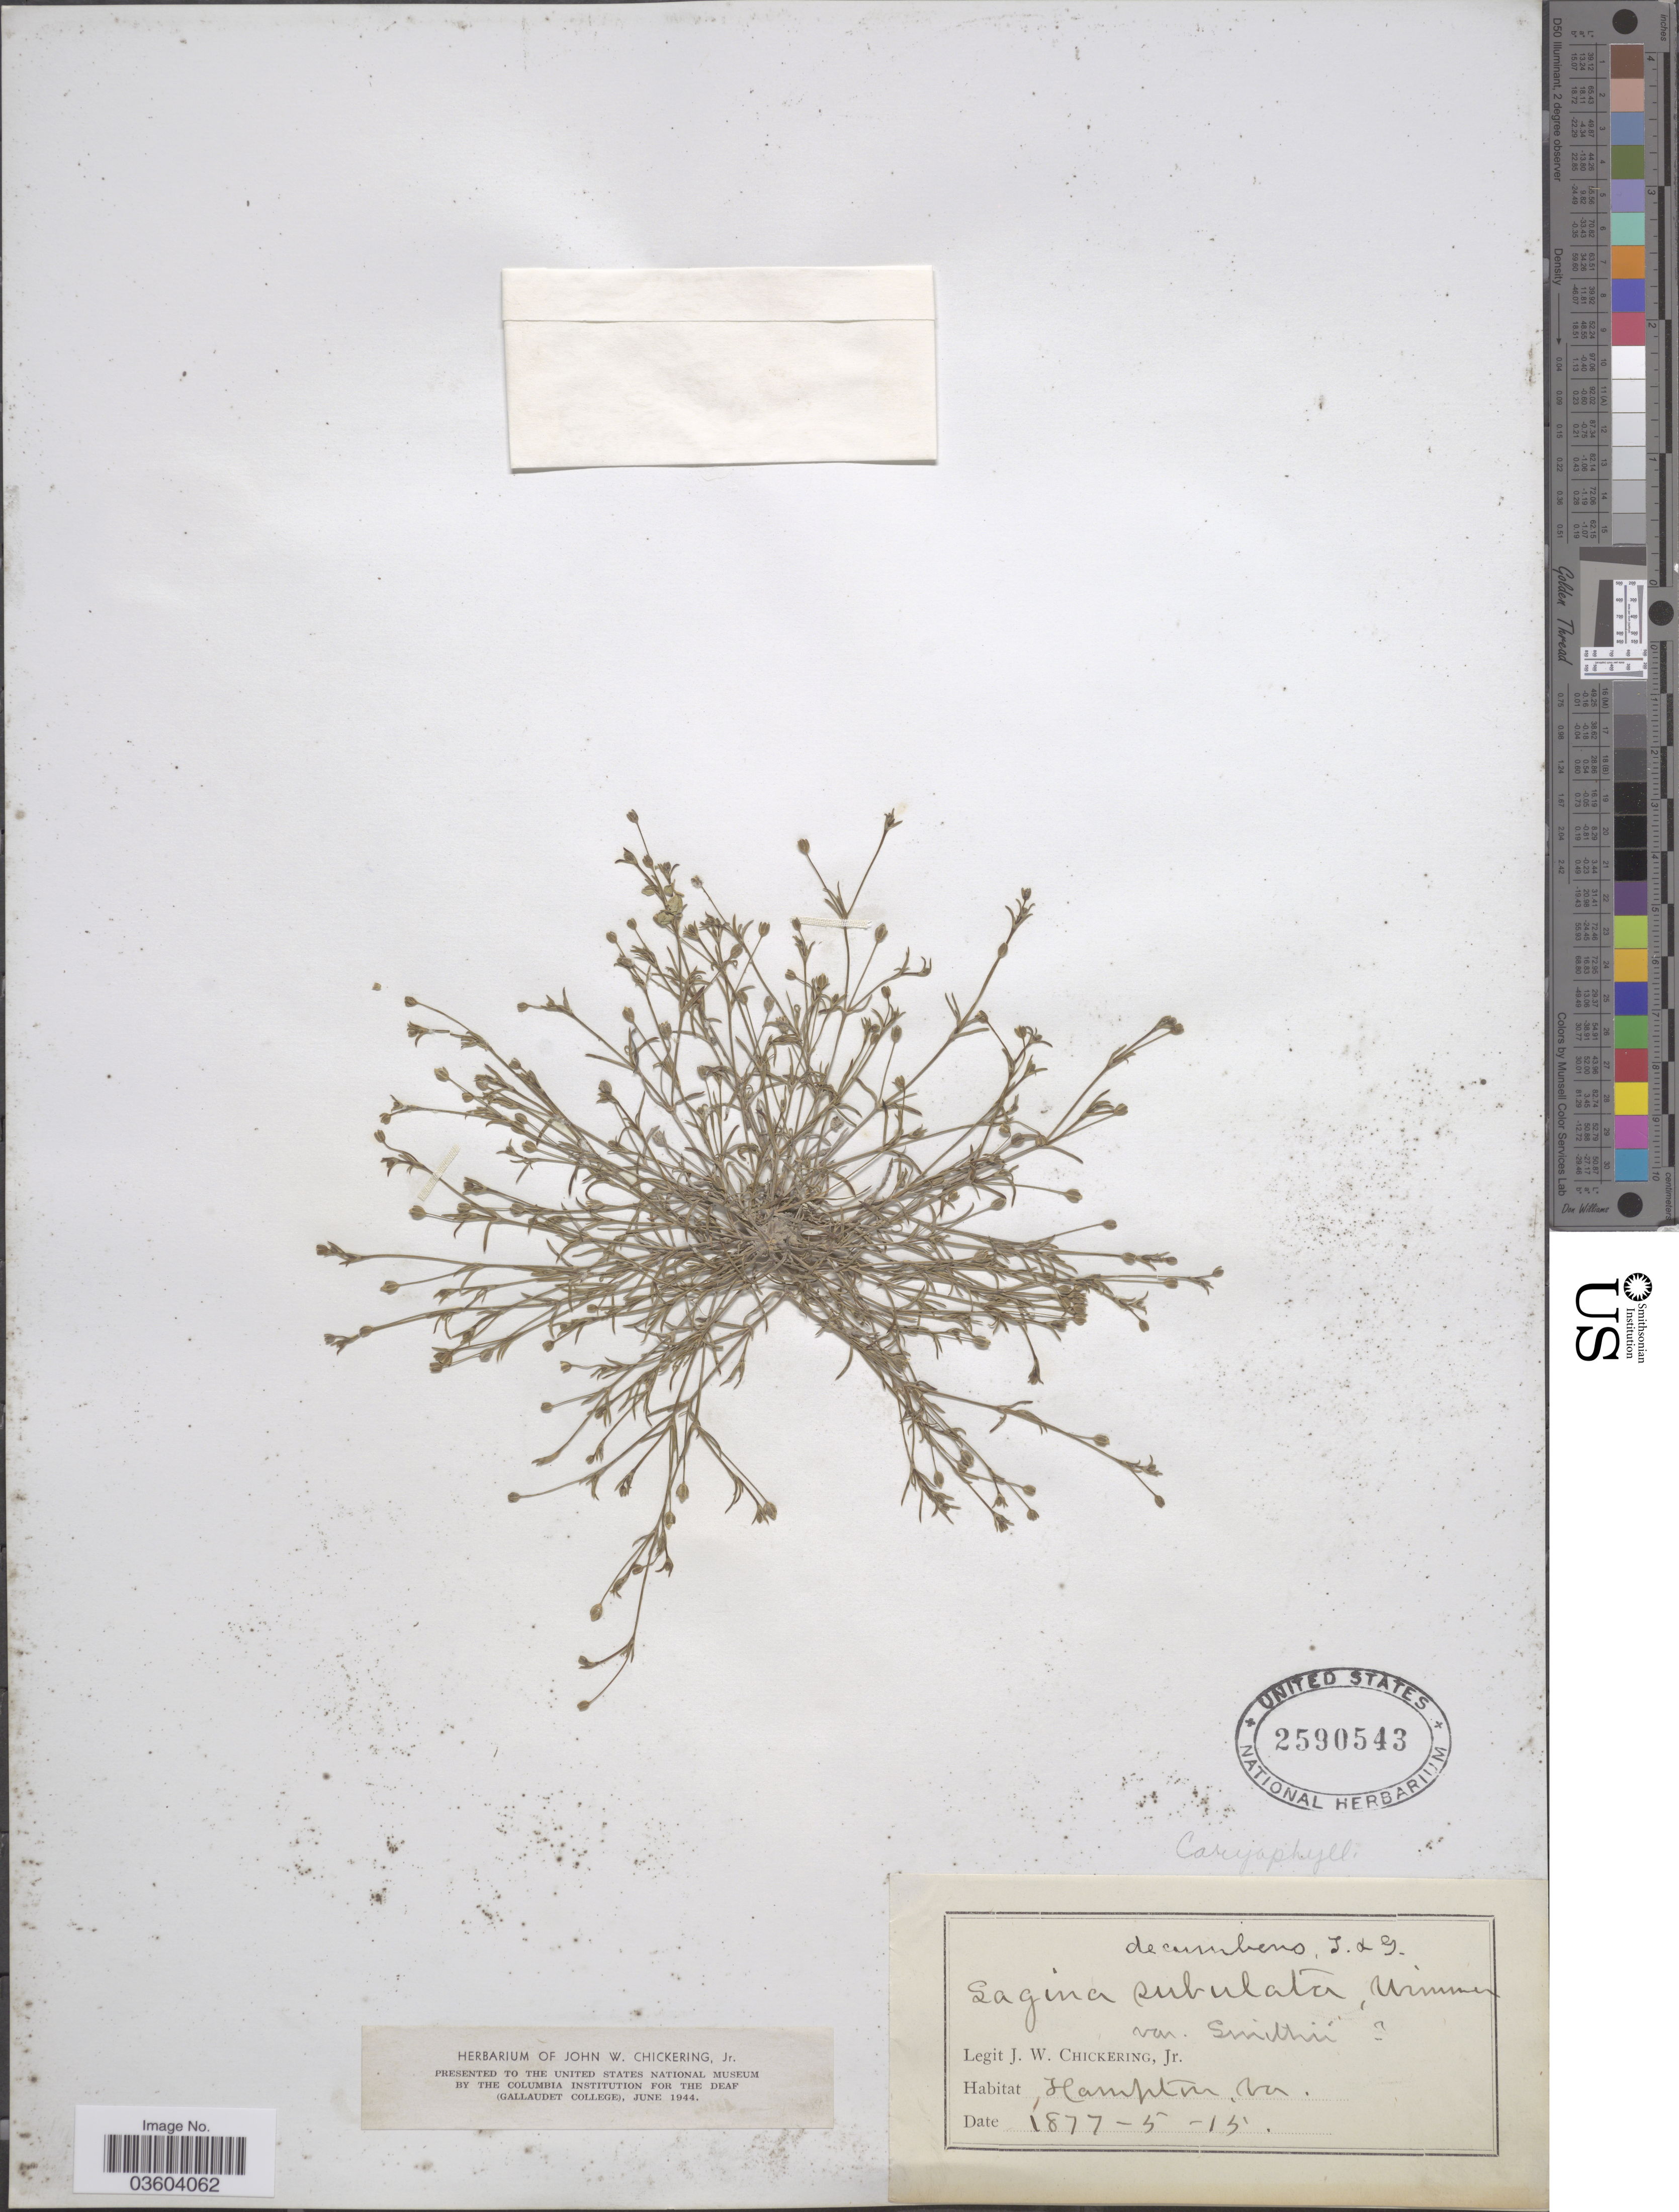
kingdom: Plantae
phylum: Tracheophyta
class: Magnoliopsida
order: Caryophyllales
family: Caryophyllaceae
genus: Sagina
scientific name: Sagina decumbens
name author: (Elliott) Torr. & A. Gray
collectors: J. W. Chickering Jr.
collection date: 1877-05-15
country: United States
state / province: Virginia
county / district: City of Hampton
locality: Hampton.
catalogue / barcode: US 2590543